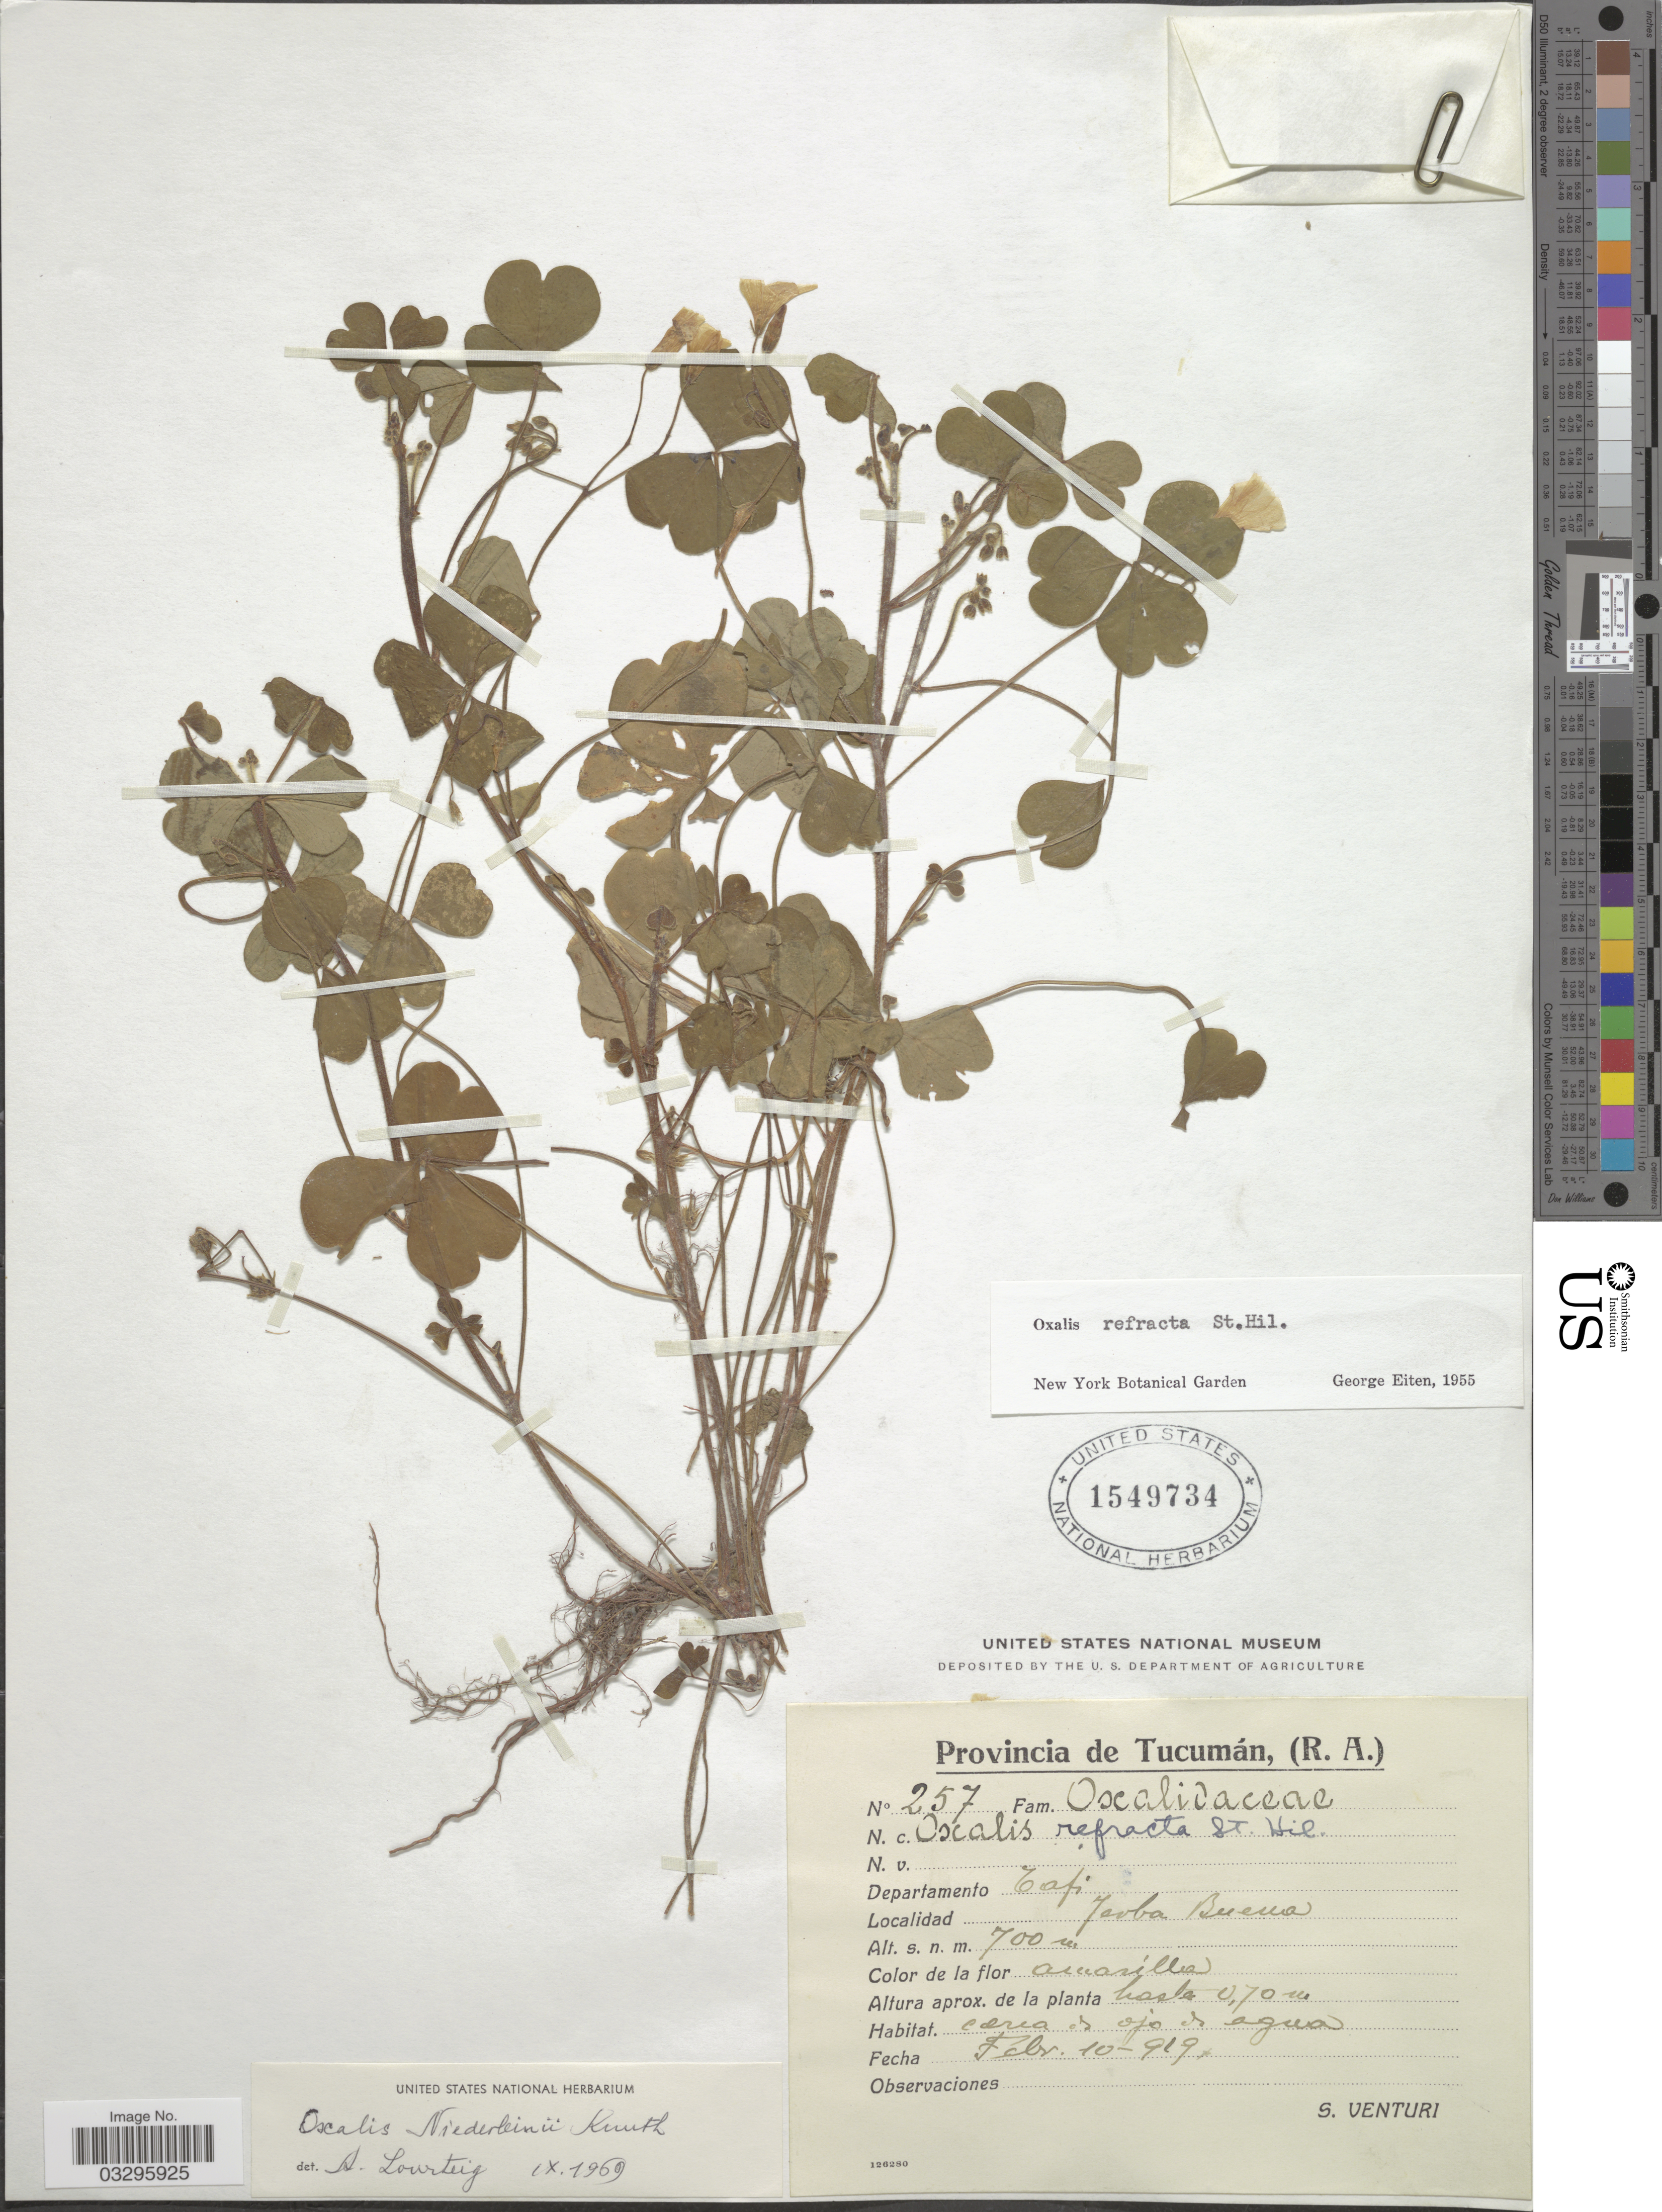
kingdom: Plantae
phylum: Tracheophyta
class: Magnoliopsida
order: Oxalidales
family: Oxalidaceae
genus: Oxalis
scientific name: Oxalis niederleinii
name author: R. Knuth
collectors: S. Venturi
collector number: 257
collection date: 1919-02-10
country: Argentina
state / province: Tucuman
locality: Departamento Tafi. Yerba Buena.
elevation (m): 700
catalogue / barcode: US 1549734